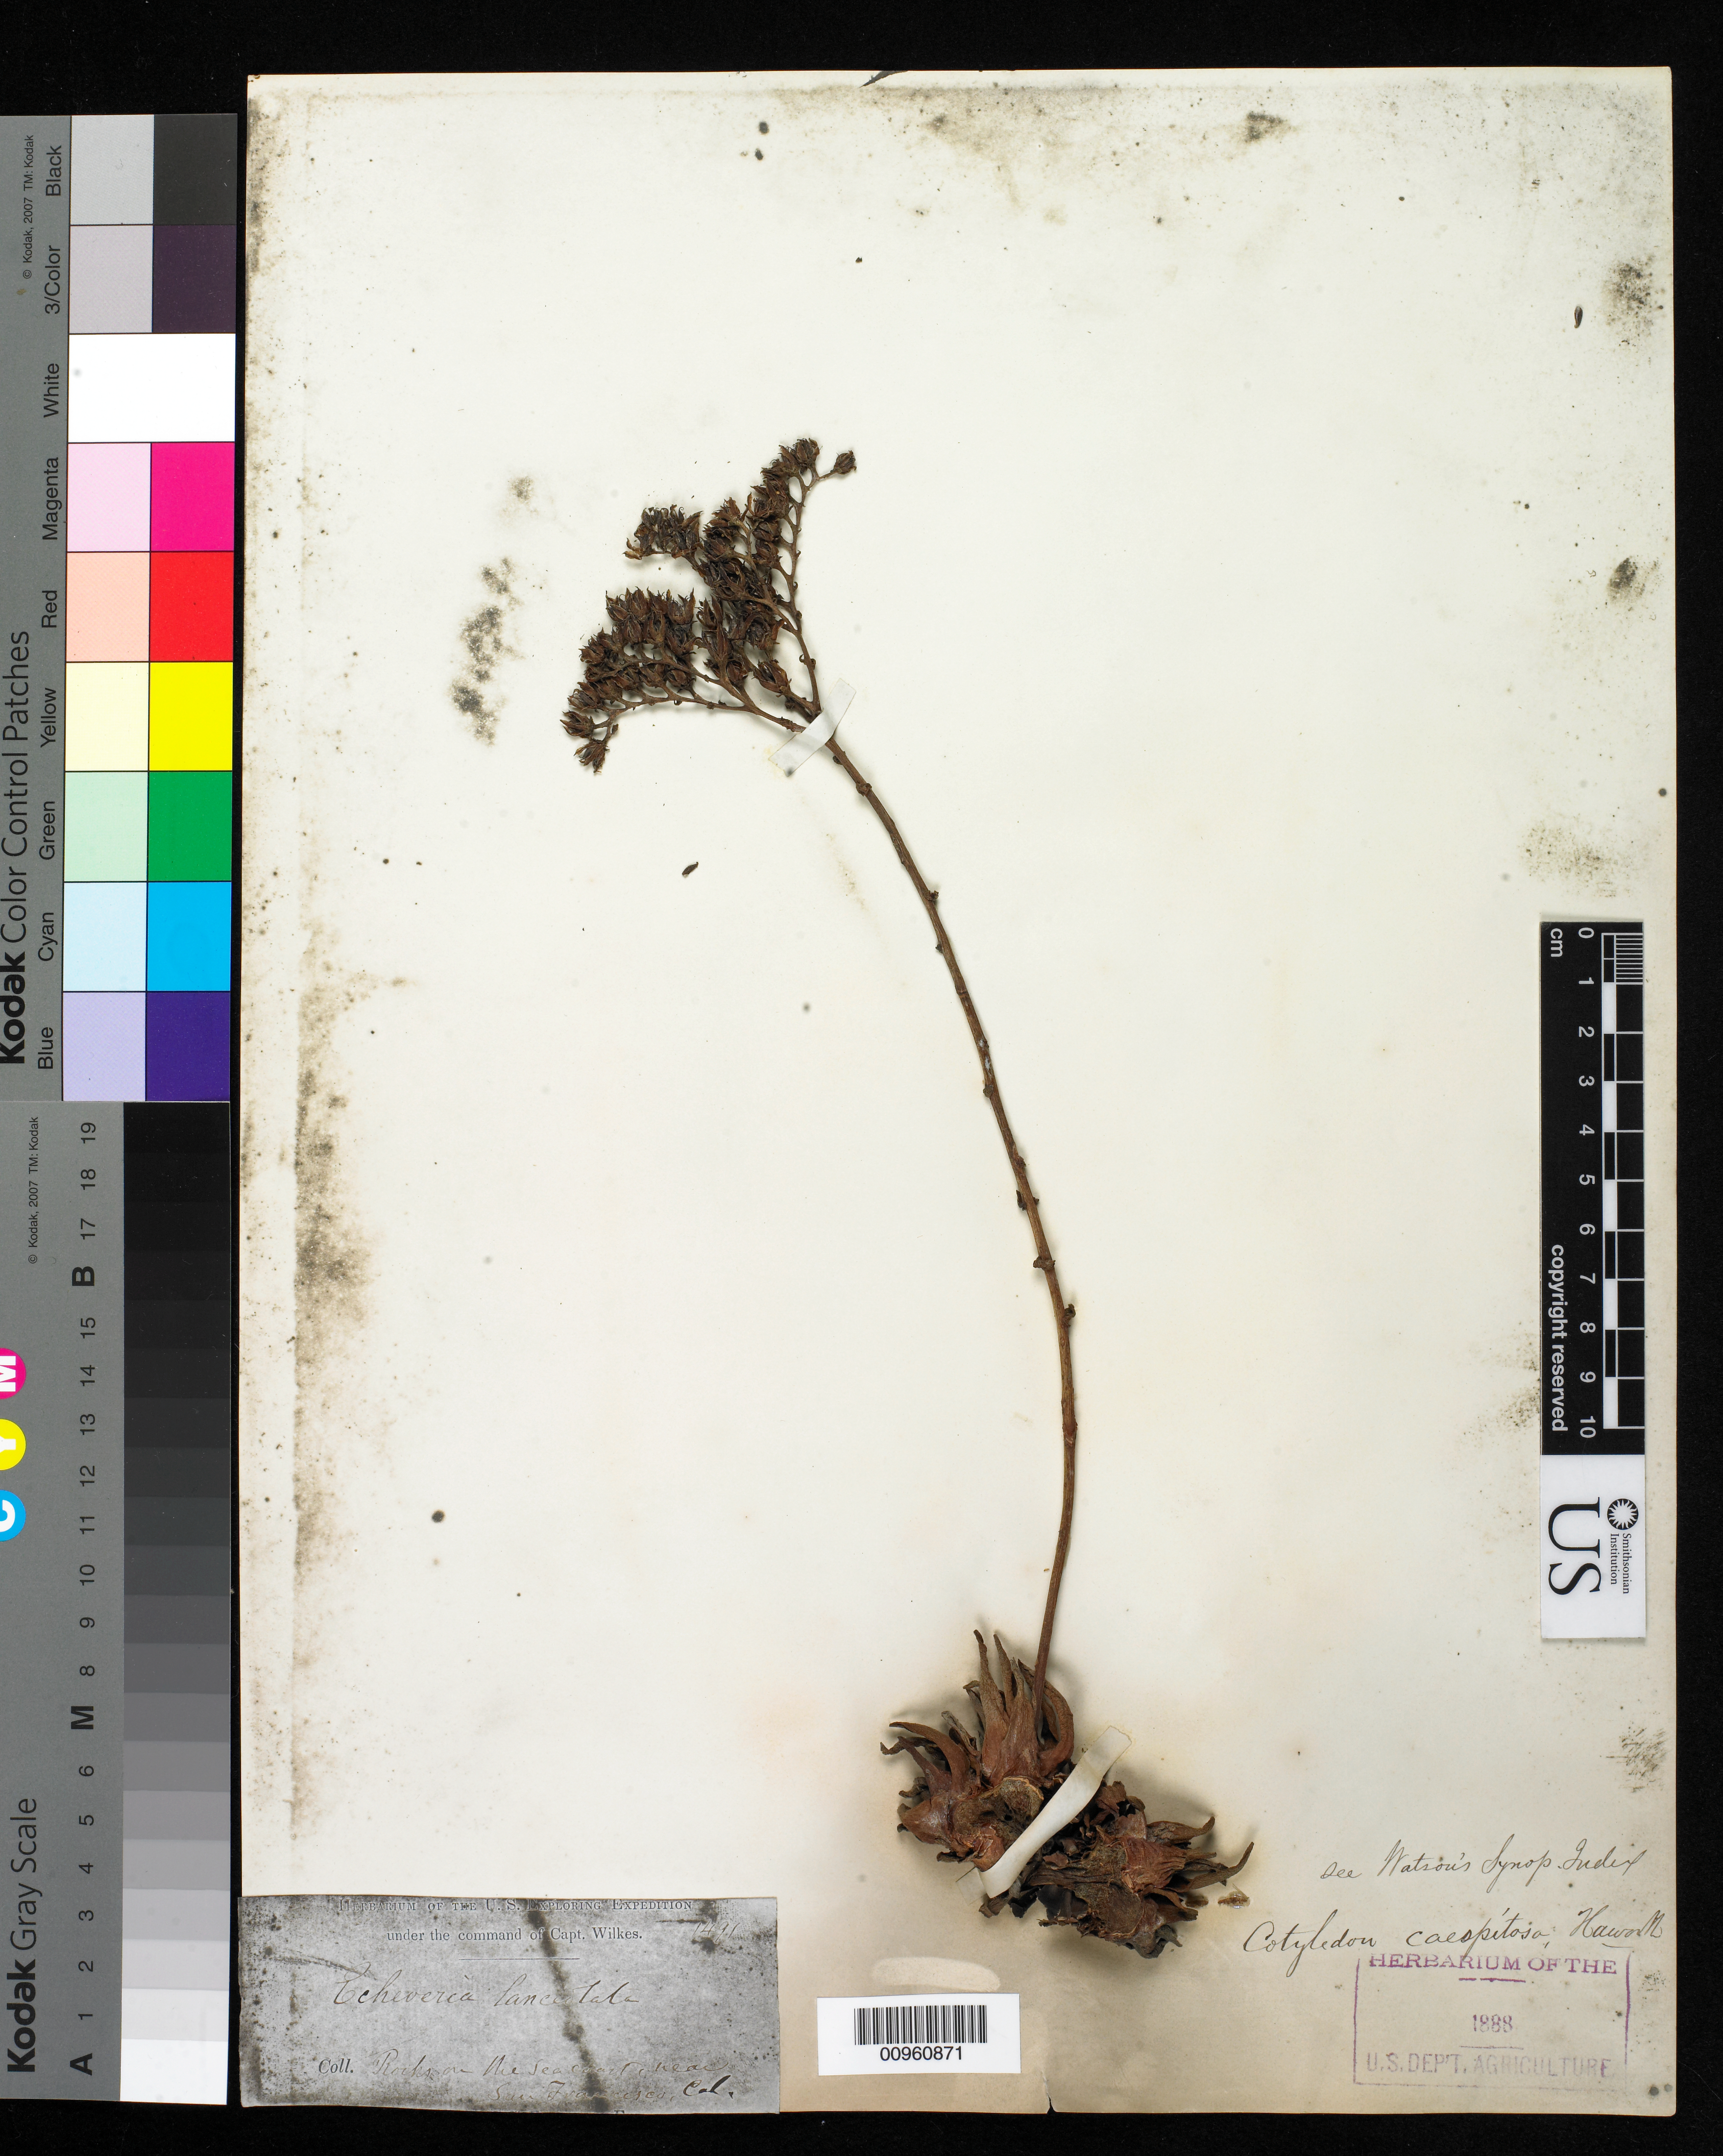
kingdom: Plantae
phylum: Tracheophyta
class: Magnoliopsida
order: Saxifragales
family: Crassulaceae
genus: Dudleya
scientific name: Dudleya compacta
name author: Rose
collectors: Wilkes Explor. Exped.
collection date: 1838/1842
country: United States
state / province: California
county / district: San Francisco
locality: Rocks in Nr Sea Coast near San Francisco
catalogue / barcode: US 98630